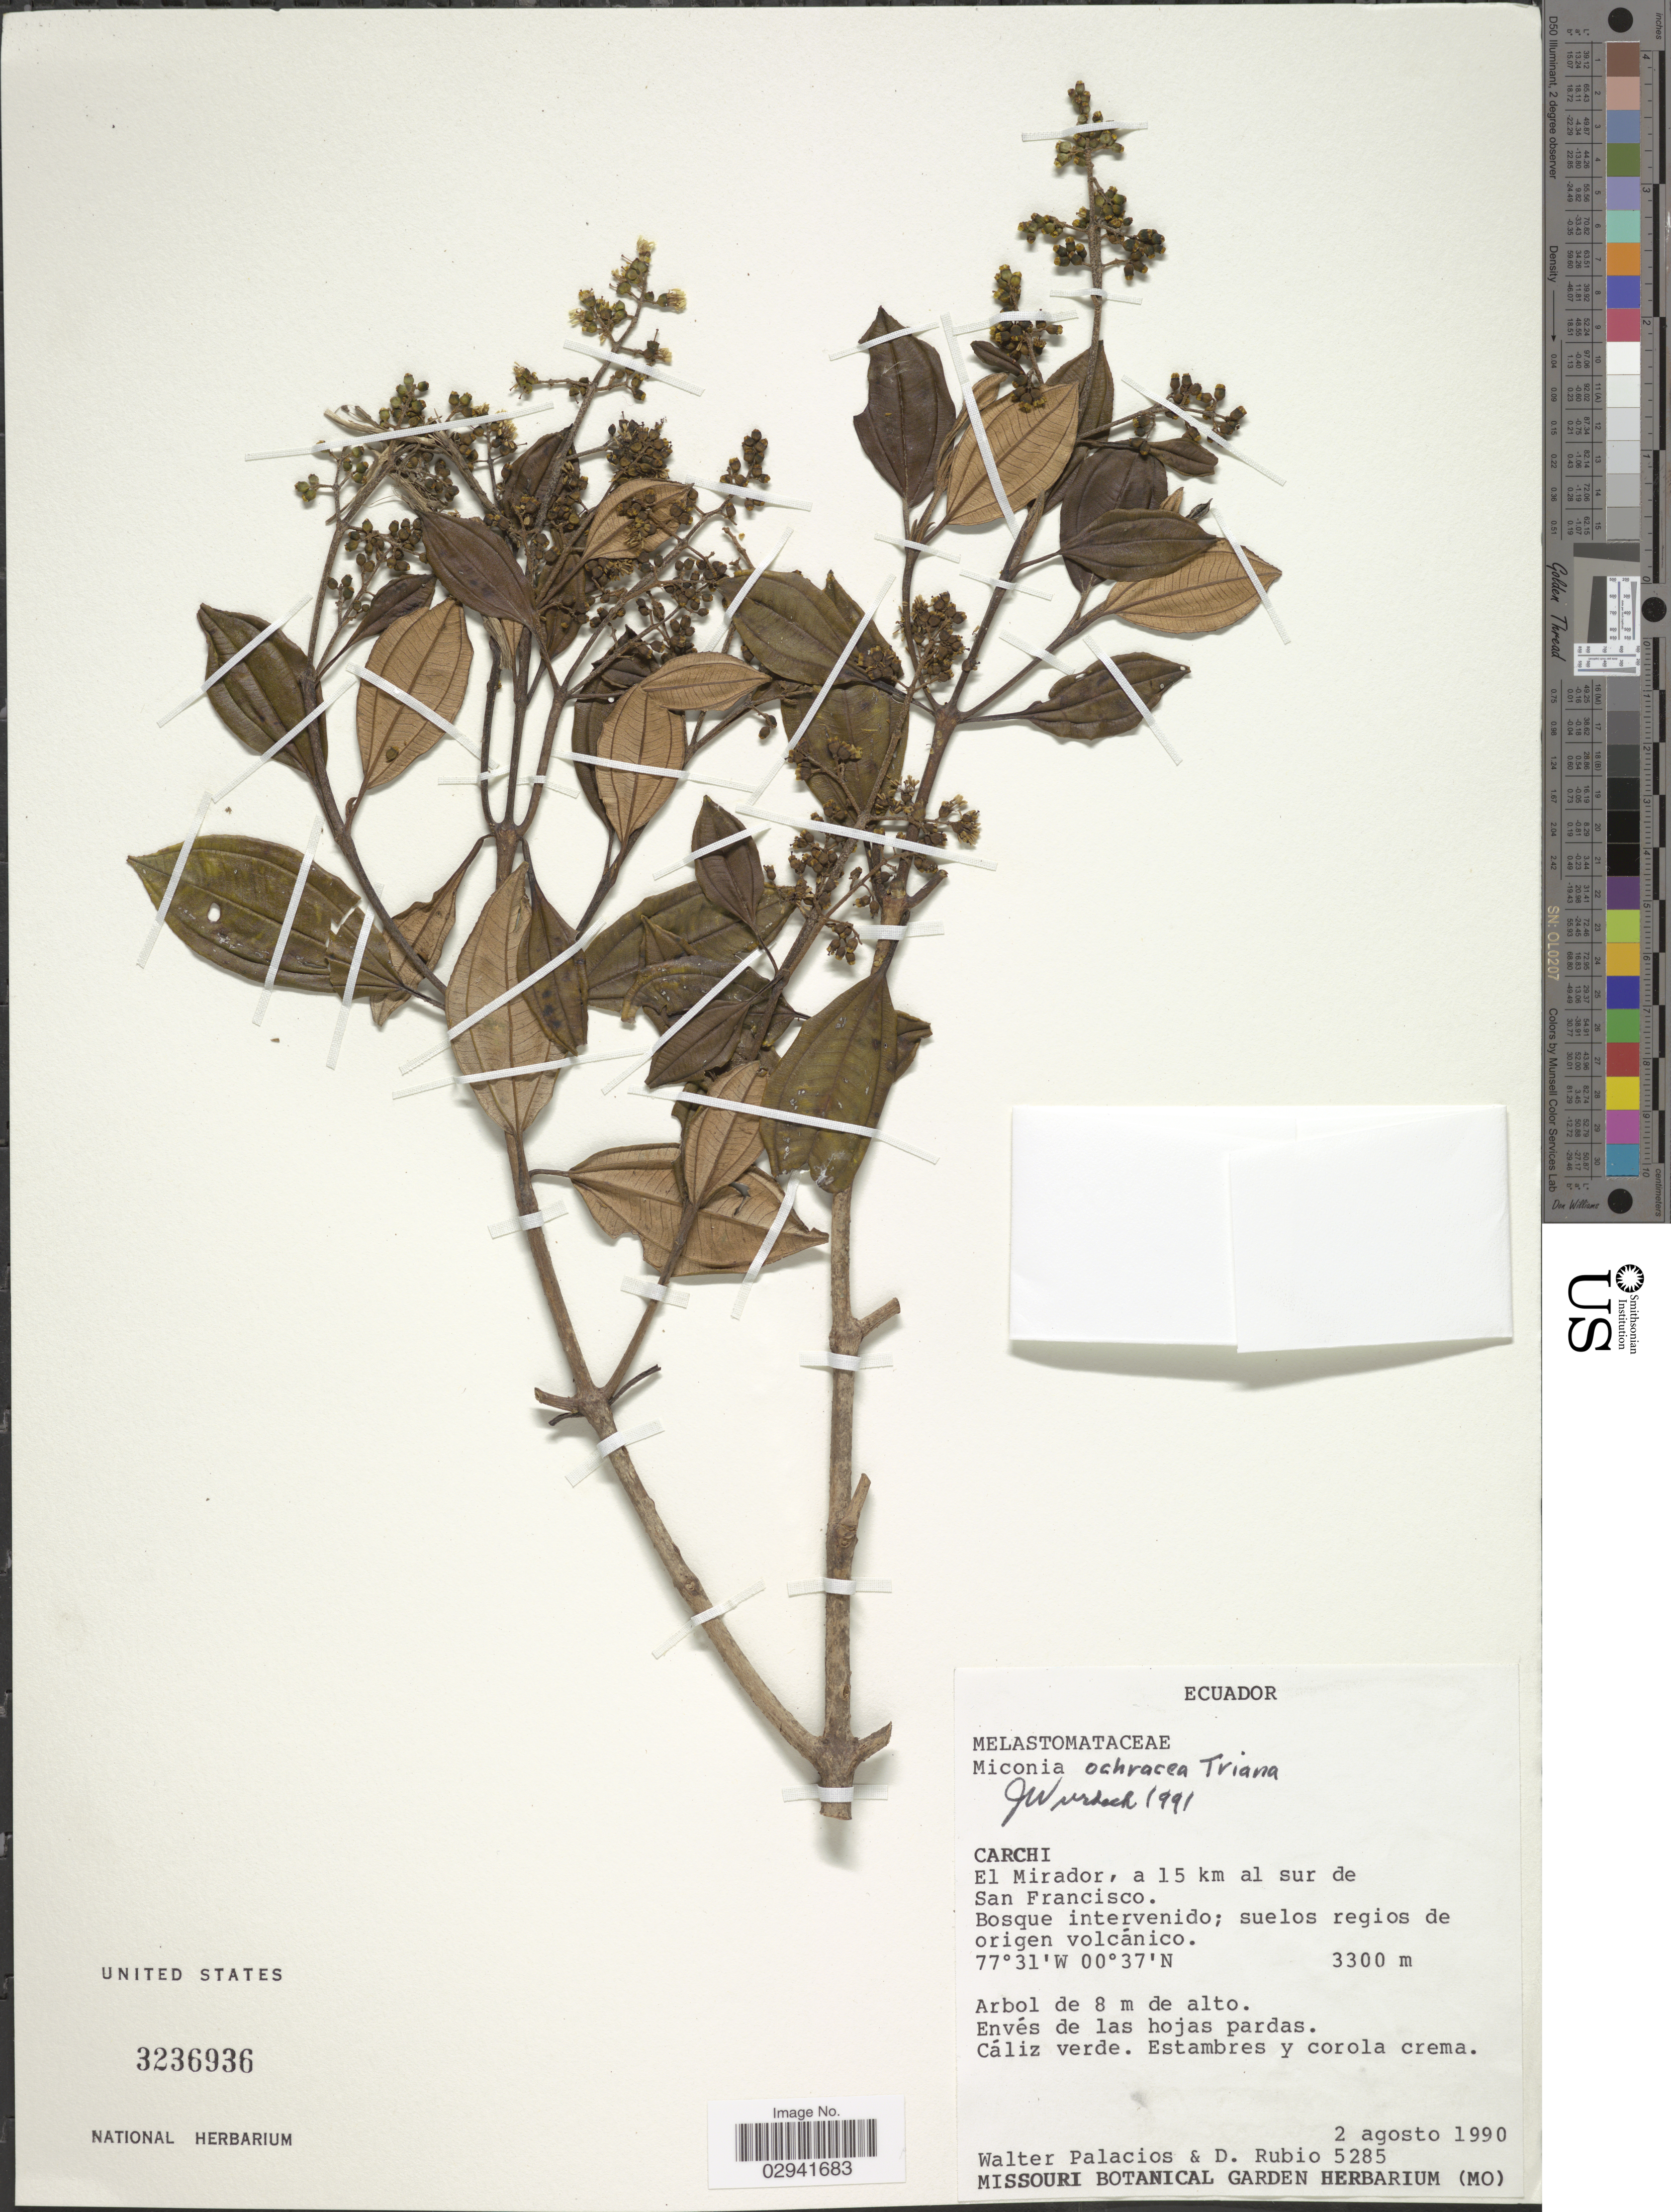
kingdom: Plantae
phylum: Tracheophyta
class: Magnoliopsida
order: Myrtales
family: Melastomataceae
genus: Miconia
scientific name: Miconia ochracea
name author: Triana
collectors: W. Palacios & D. Rubio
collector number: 5285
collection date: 1990-08-02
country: Ecuador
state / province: Carchi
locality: El Mirador, a 15 km al sur de San Francisco. Bosque intervenido; suelos regios de origen volcánico.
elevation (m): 3300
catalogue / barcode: US 3236936